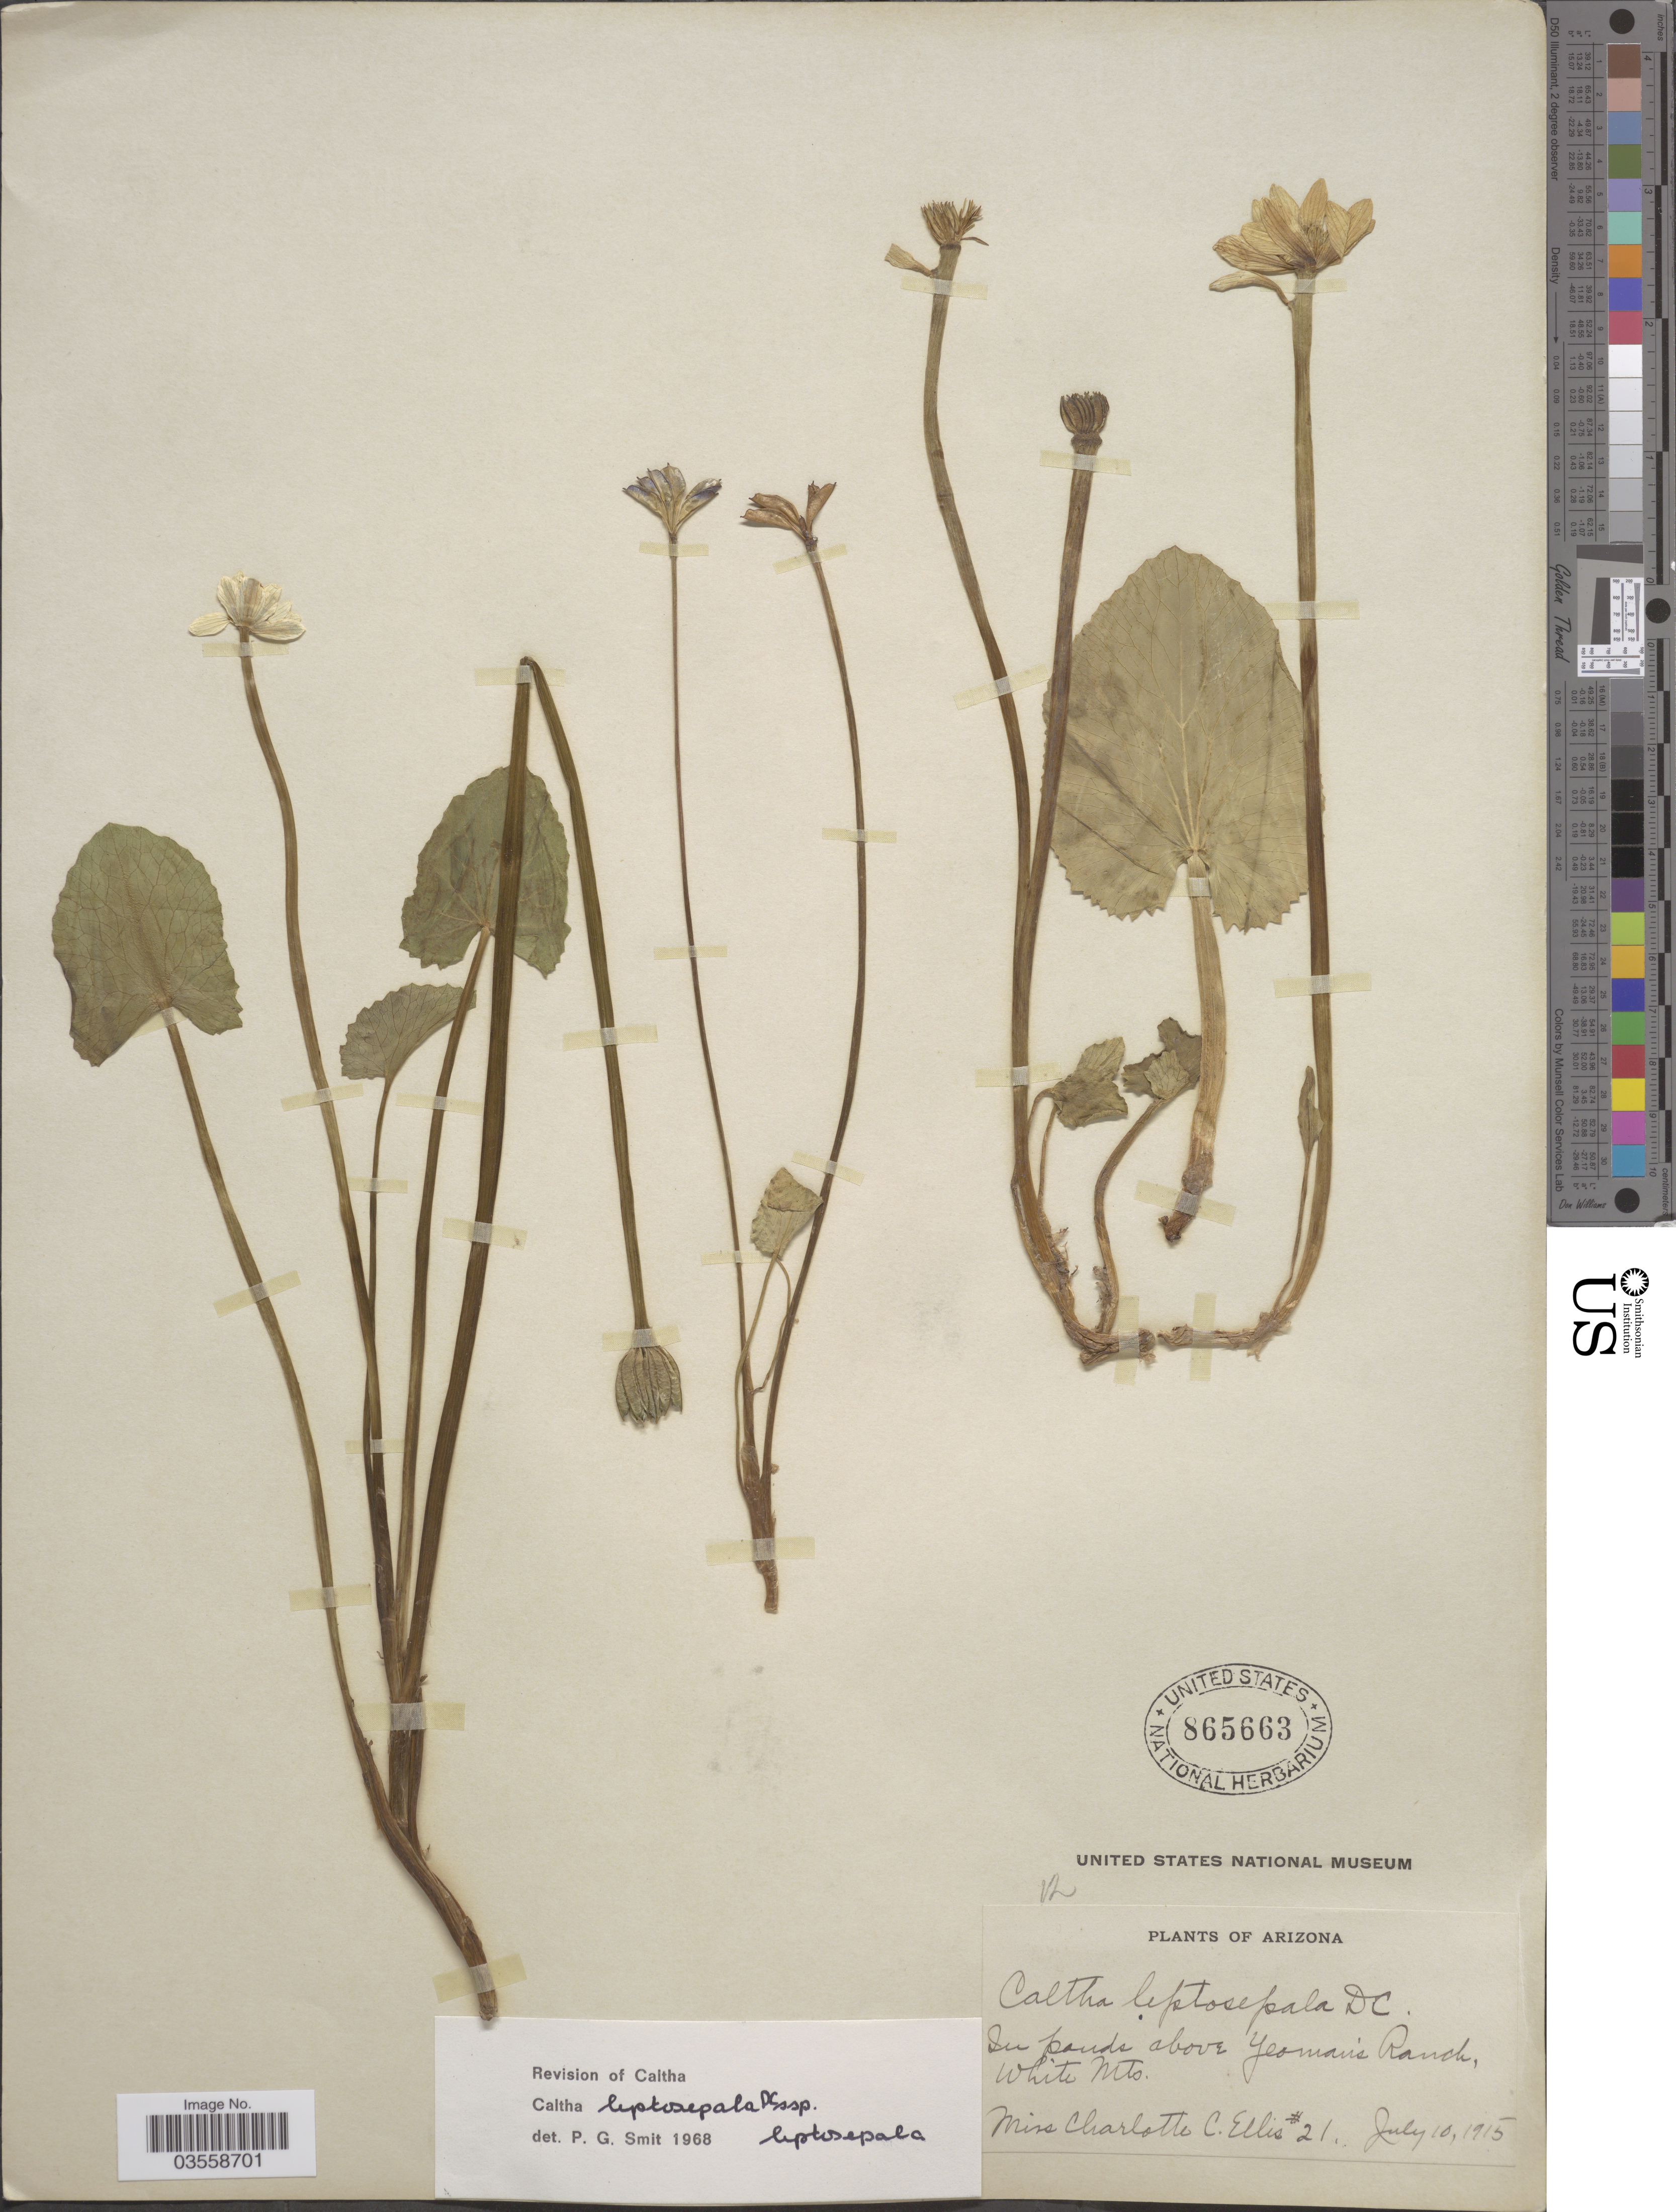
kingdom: Plantae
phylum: Tracheophyta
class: Magnoliopsida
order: Ranunculales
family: Ranunculaceae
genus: Caltha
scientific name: Caltha leptosepala subsp. leptosepala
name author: DC.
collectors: C. C. Ellis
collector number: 21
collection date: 1915-07-10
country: United States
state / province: Arizona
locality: Above Yeoman's Ranch, White Mts.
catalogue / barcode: US 865663